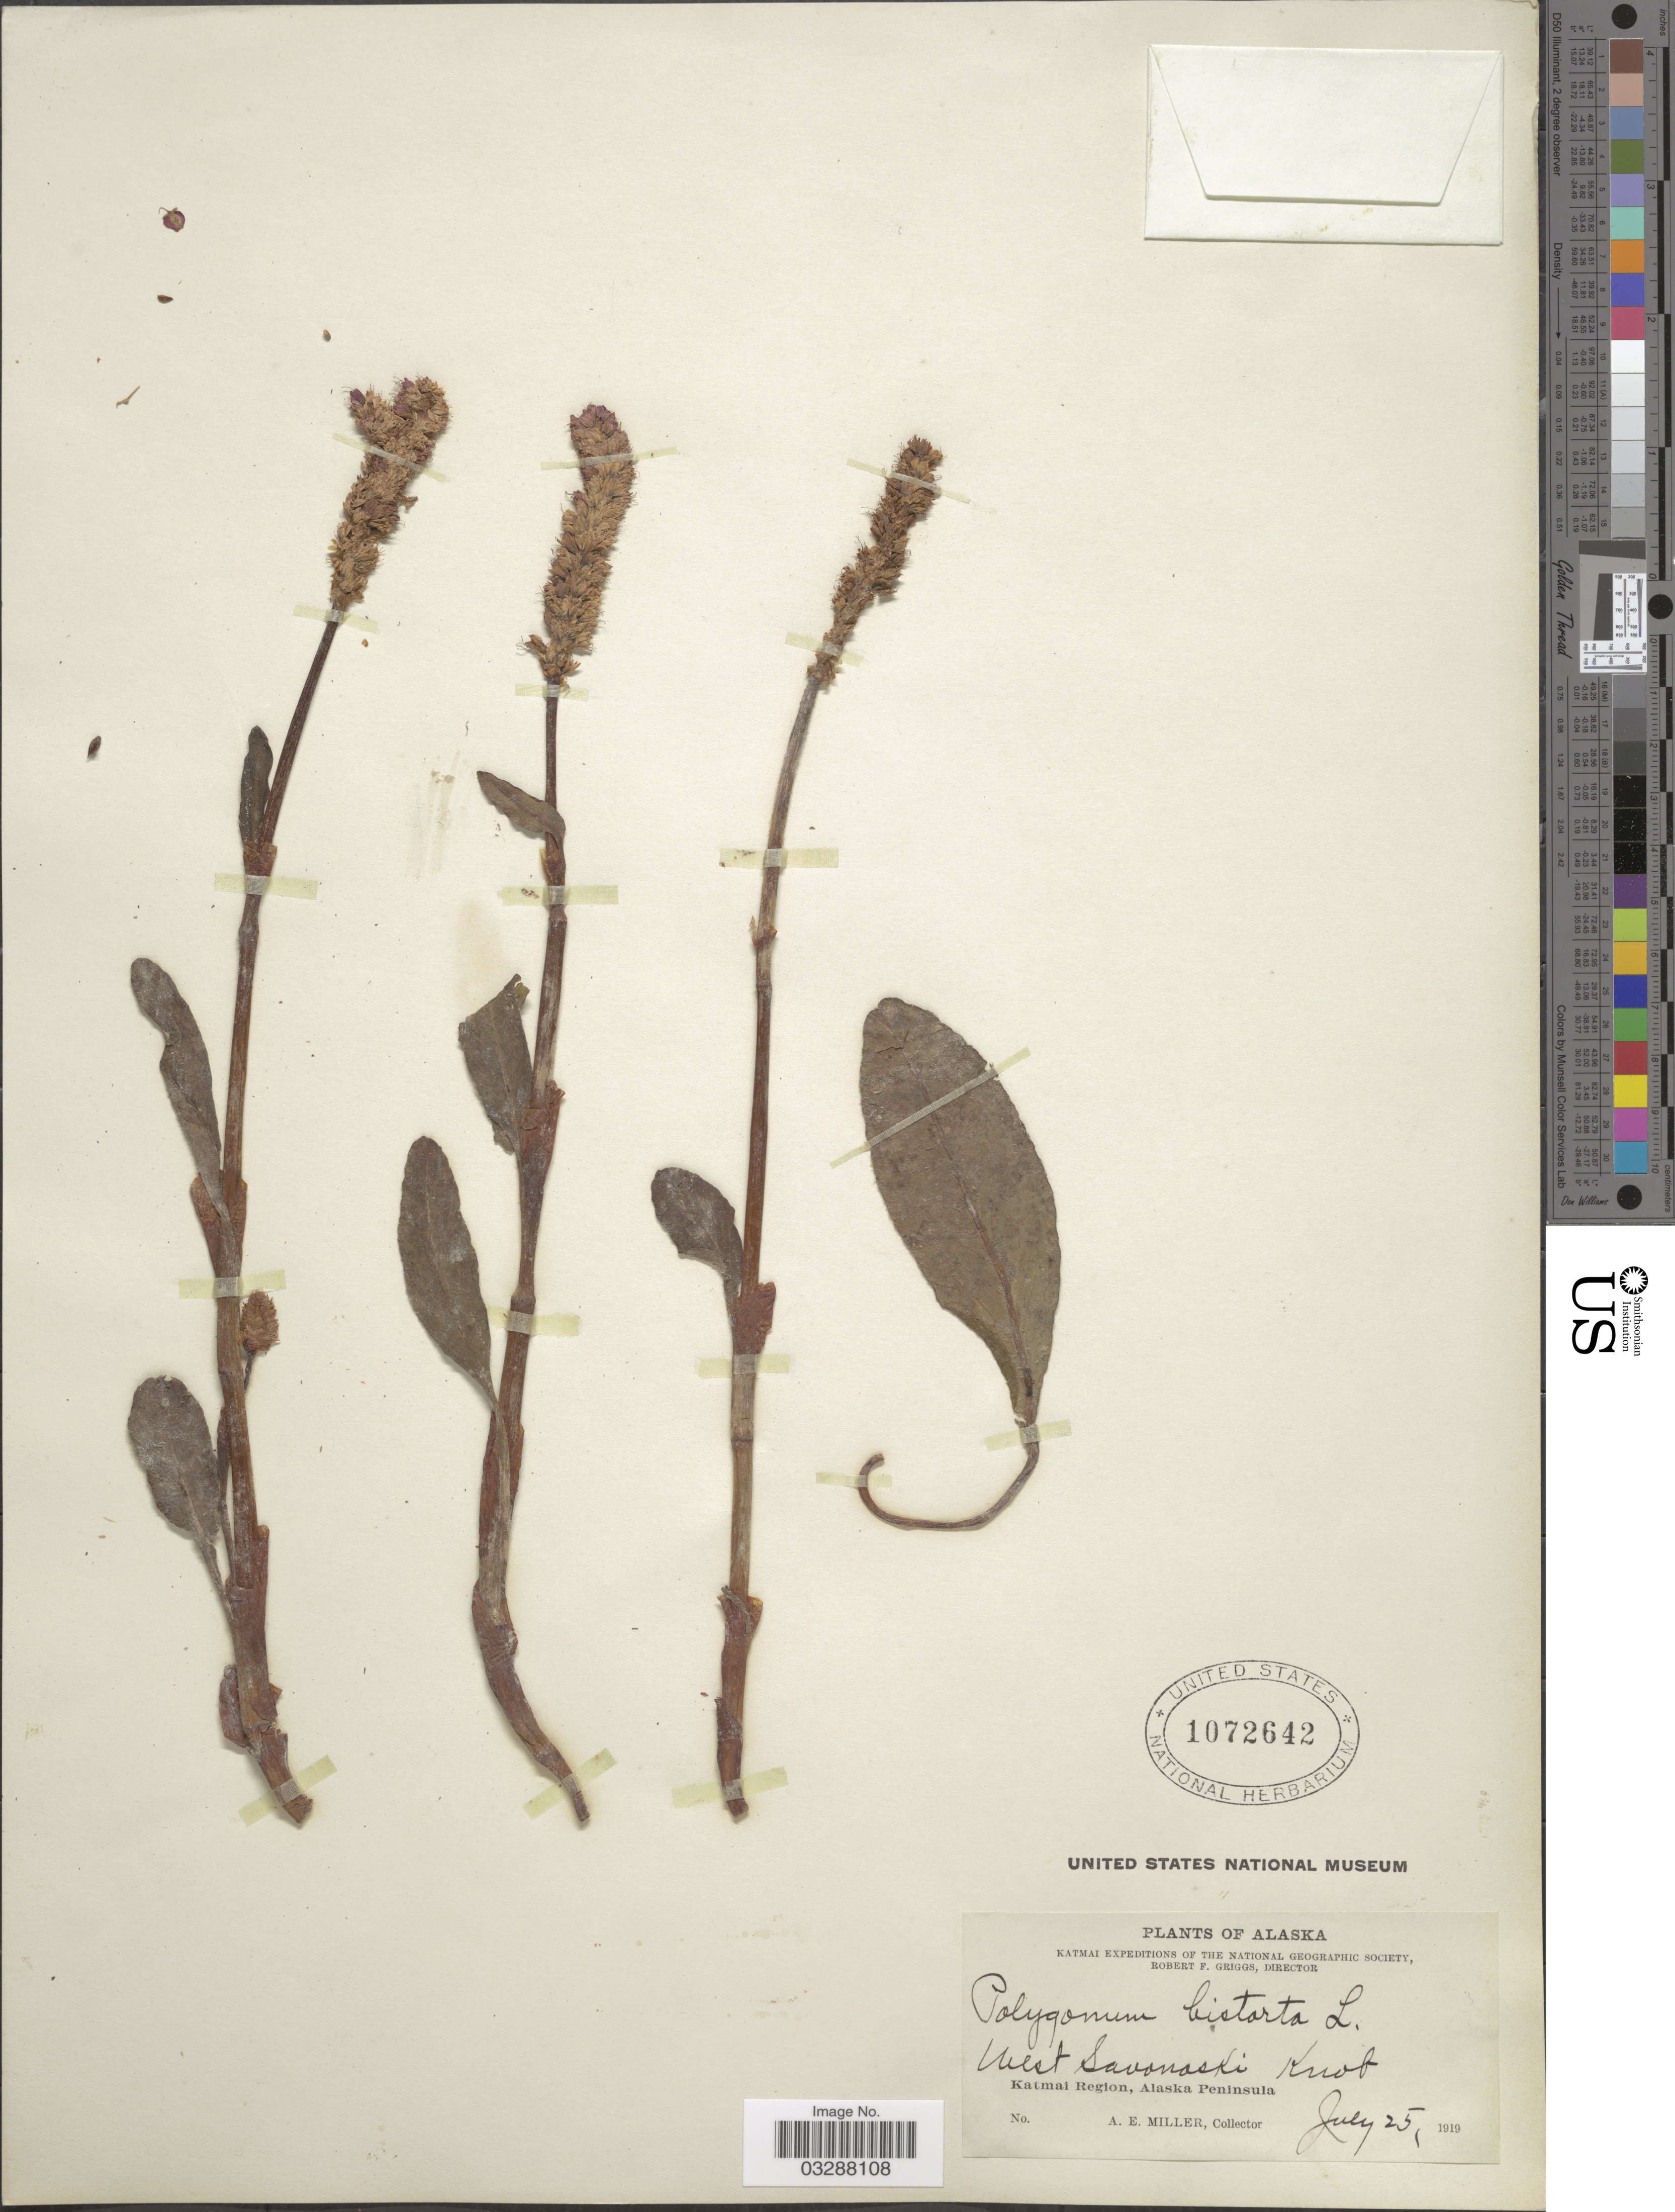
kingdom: Plantae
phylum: Tracheophyta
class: Magnoliopsida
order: Caryophyllales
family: Polygonaceae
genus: Bistorta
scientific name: Bistorta plumosa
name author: (Small) Greene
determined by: Strong, Mark T., (BOT), Smithsonian Institution - National Museum of Natural History (UNITED STATES)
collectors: A. E. Miller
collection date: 1919-07-25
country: United States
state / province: Alaska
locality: Katmai Region, Alaska Peninsula. West Savonski Knob.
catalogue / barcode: US 1072642